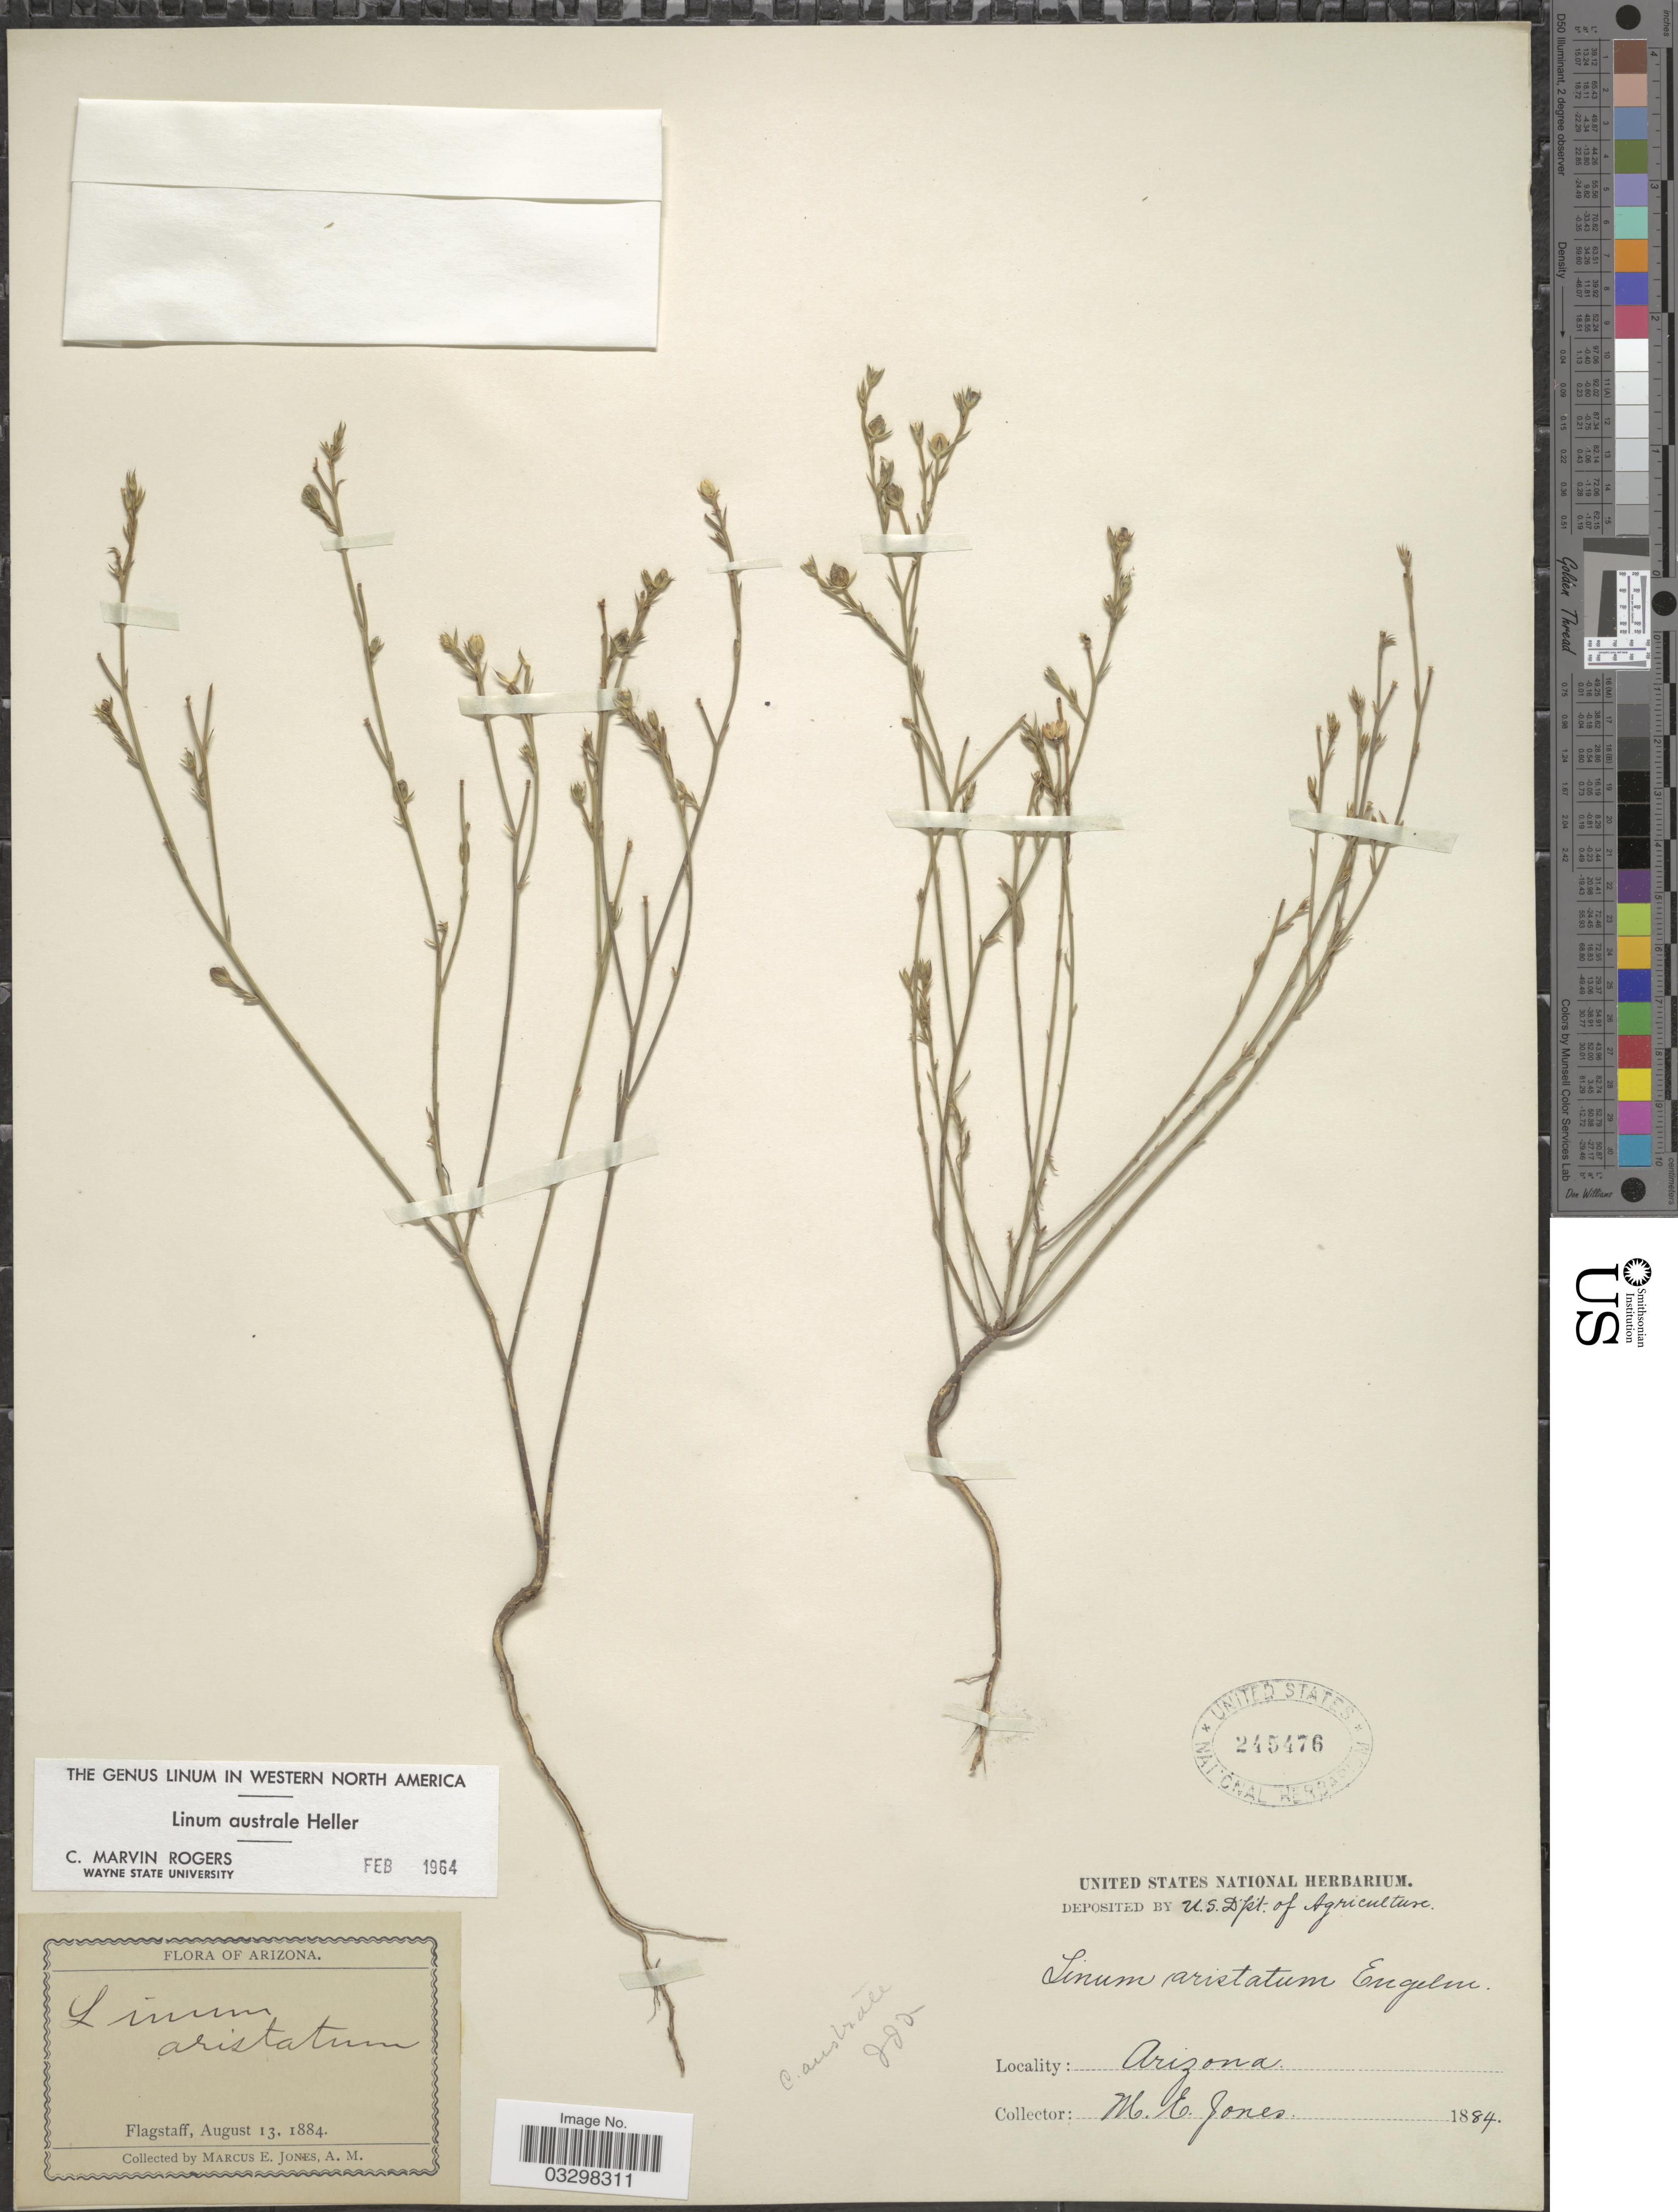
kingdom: Plantae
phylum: Tracheophyta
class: Magnoliopsida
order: Malpighiales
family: Linaceae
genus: Linum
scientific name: Linum australe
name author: A. Heller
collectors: M. E. Jones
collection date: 1884-08-13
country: United States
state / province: Arizona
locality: Flagstaff.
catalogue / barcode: US 245476